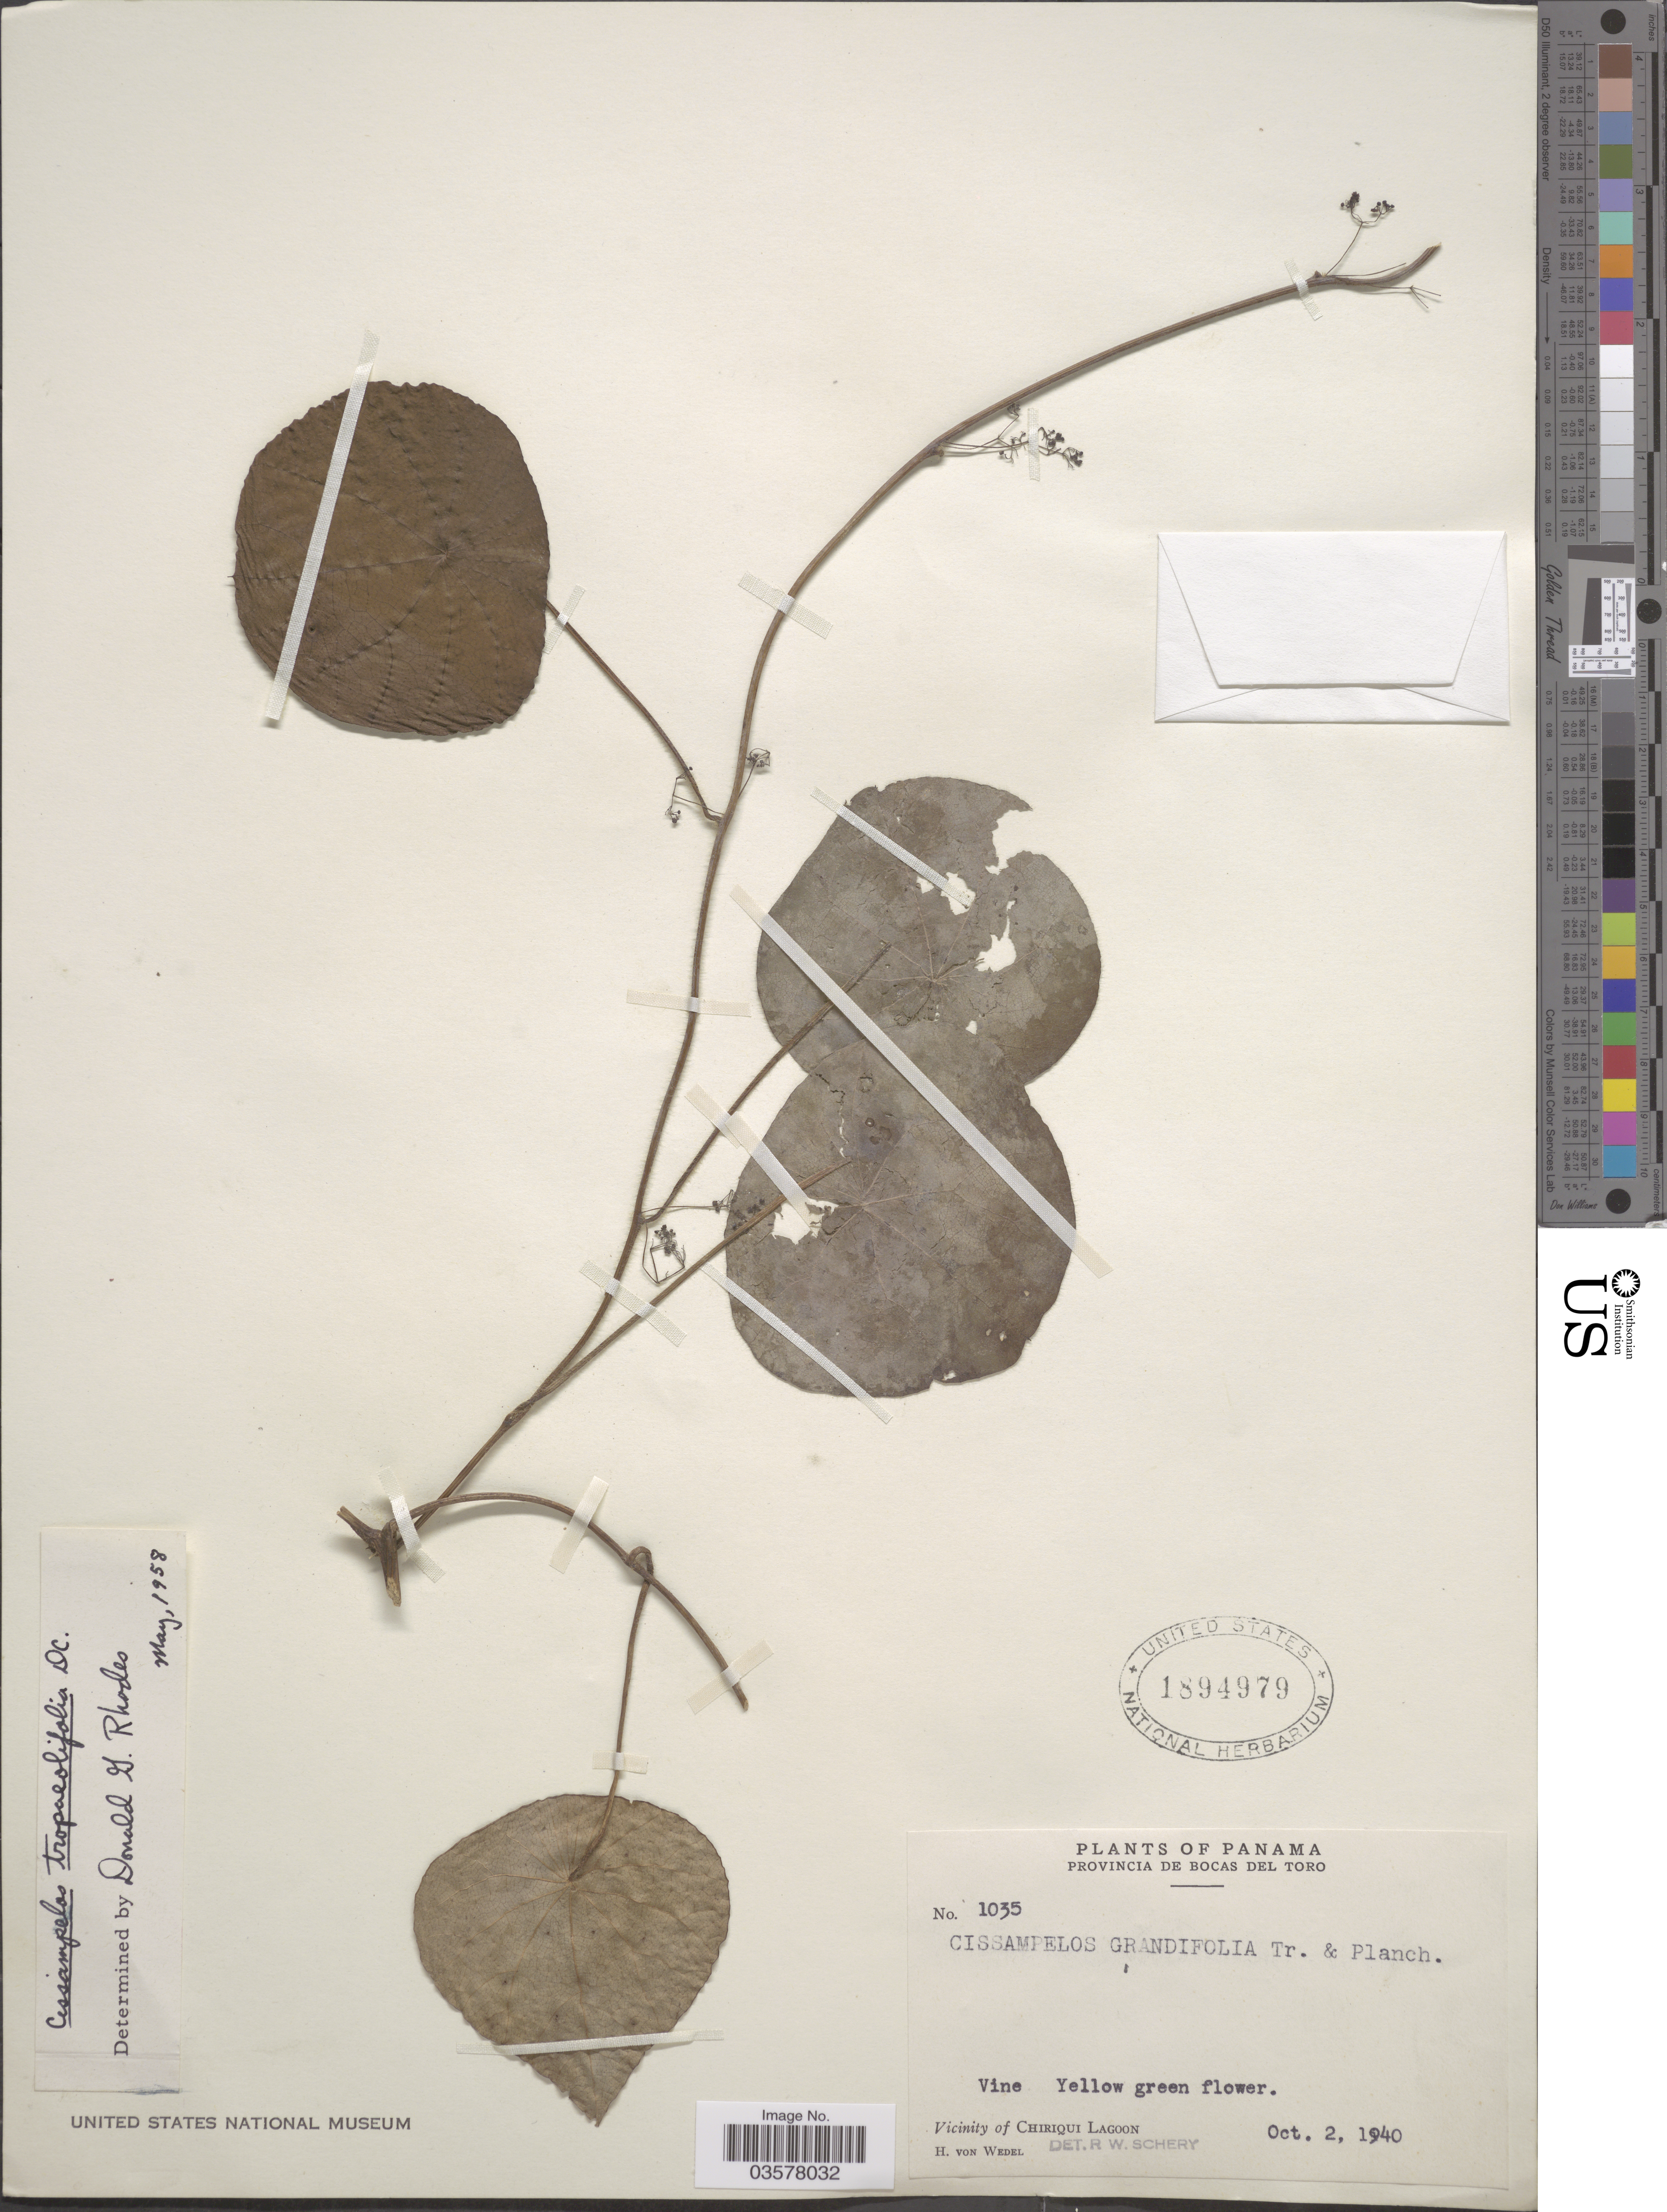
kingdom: Plantae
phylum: Tracheophyta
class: Magnoliopsida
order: Ranunculales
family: Menispermaceae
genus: Cissampelos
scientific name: Cissampelos tropaeolifolia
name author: DC.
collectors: H. von Wedel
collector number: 1035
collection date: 1940-10-02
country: Panama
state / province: Bocas del Toro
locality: Vicinity of Chiriqui Lagoon.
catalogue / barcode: US 1894979